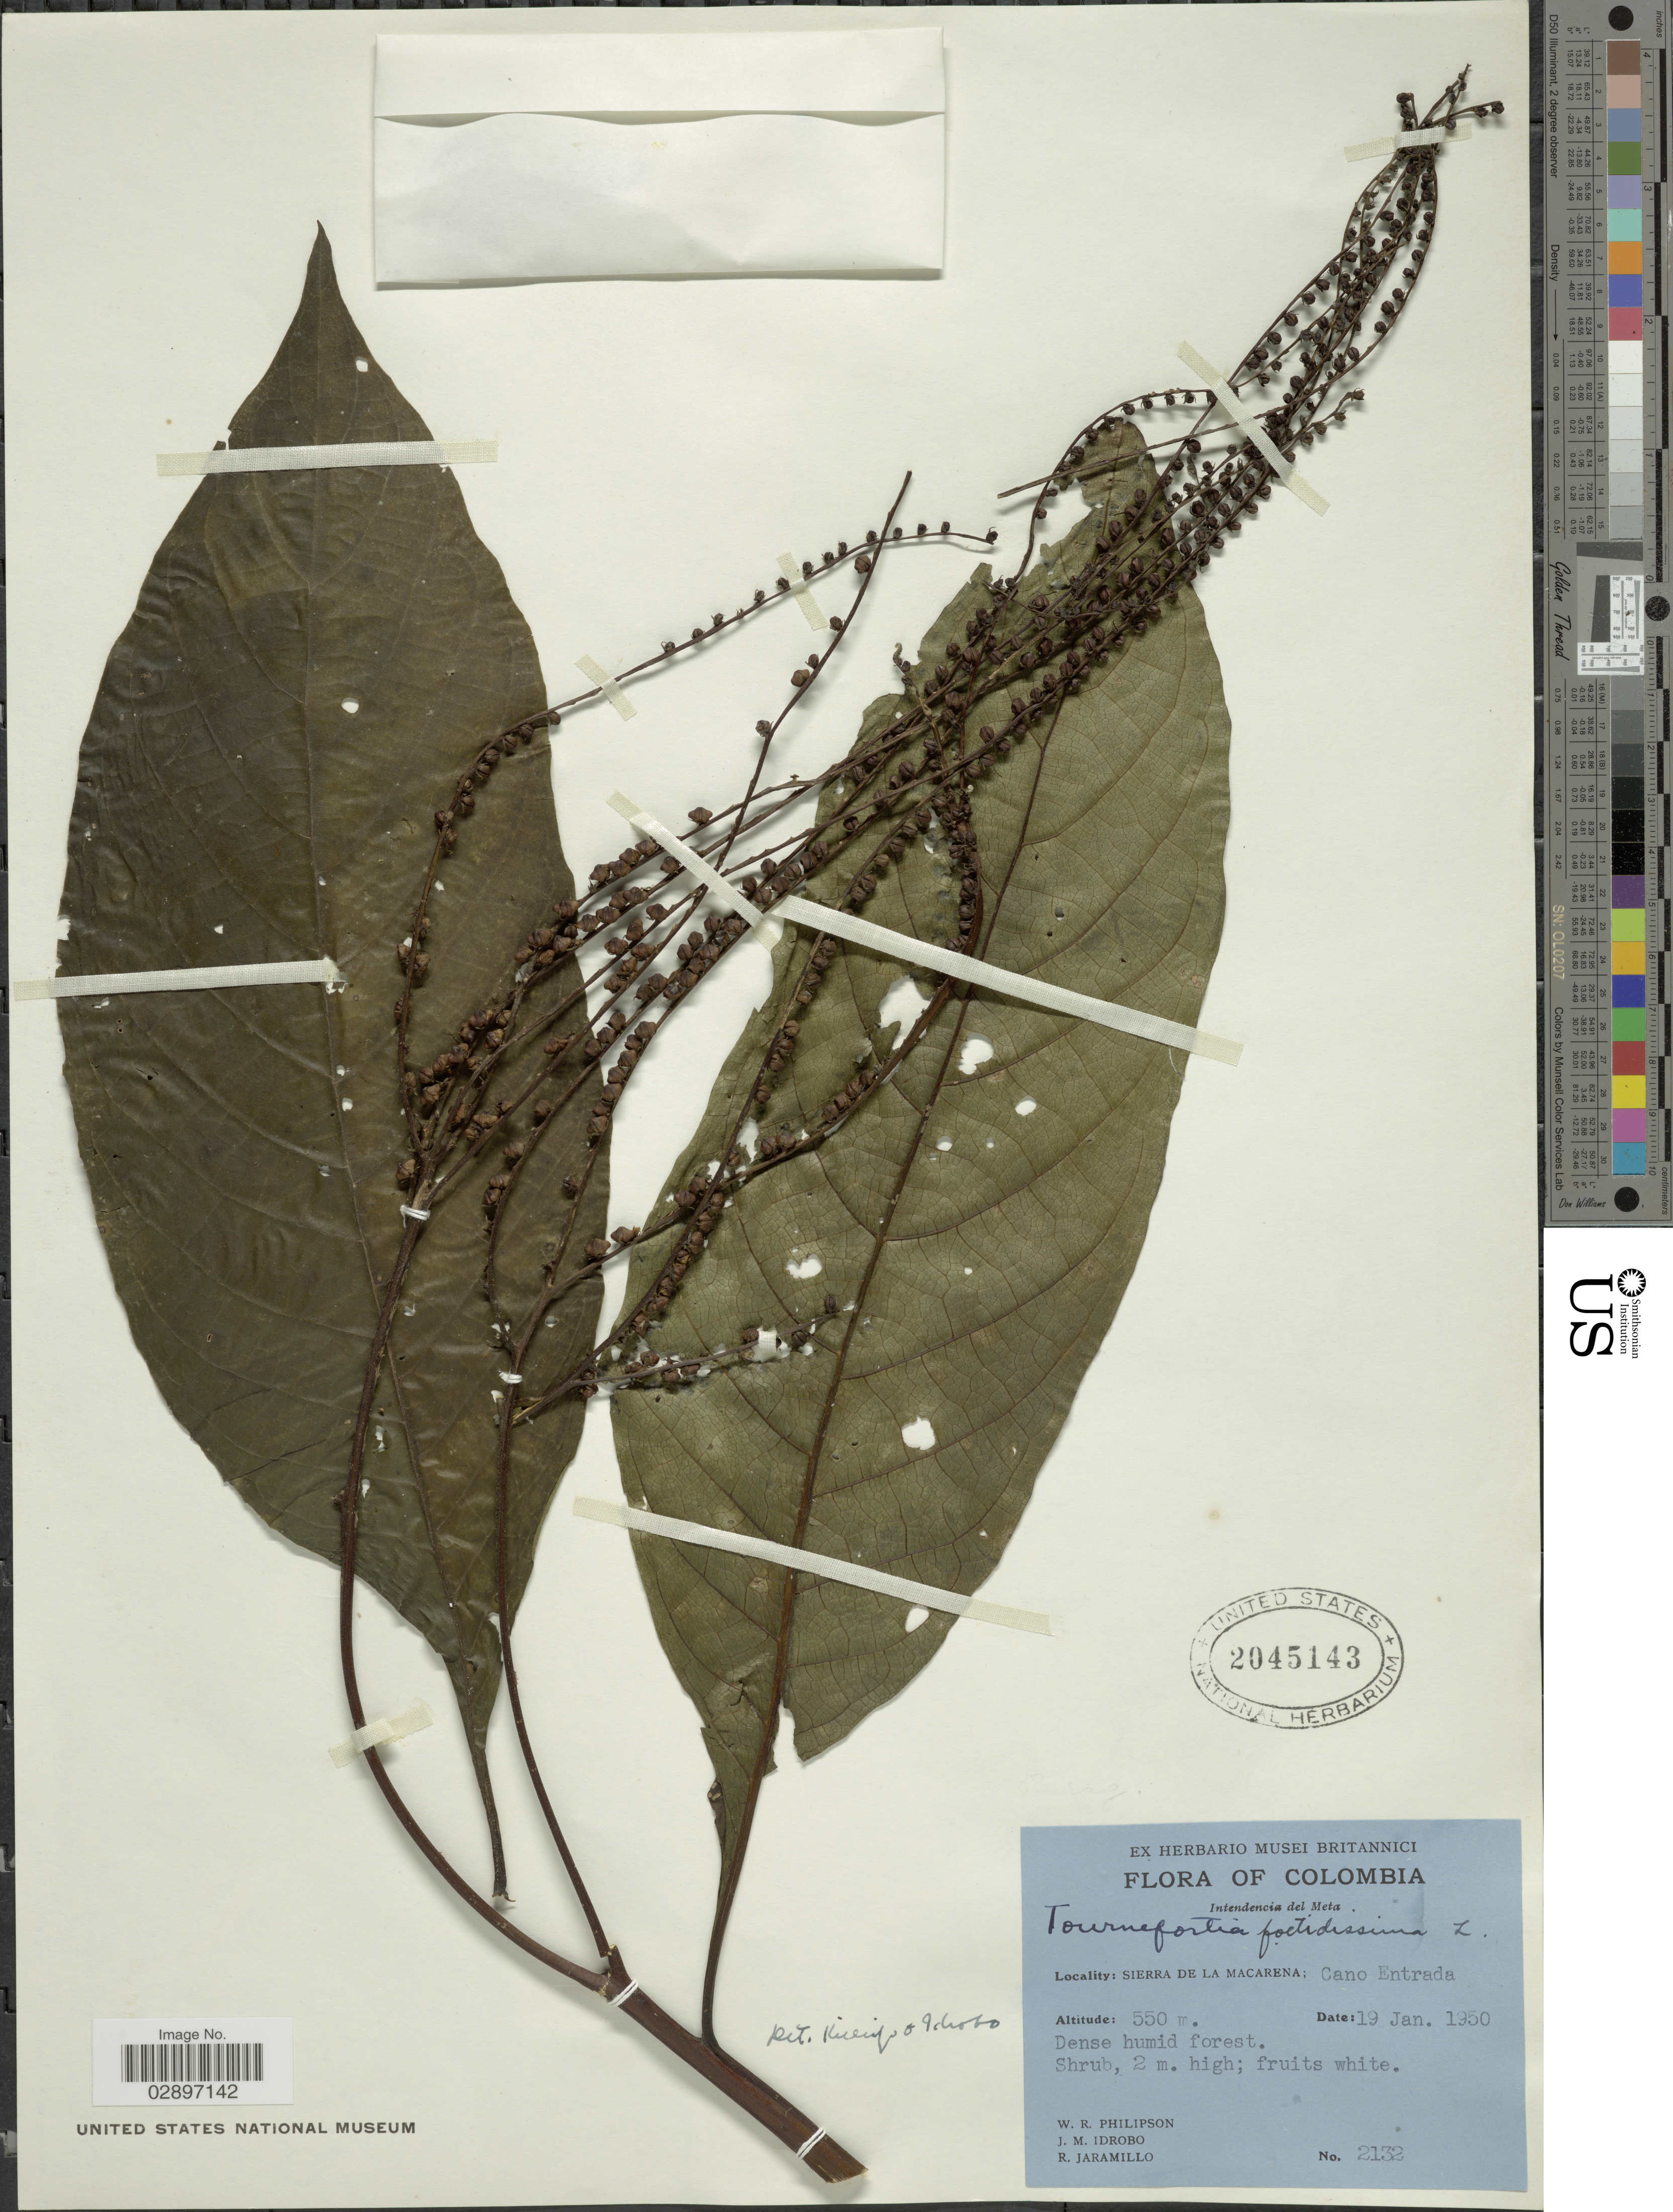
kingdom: Plantae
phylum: Tracheophyta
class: Magnoliopsida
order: Boraginales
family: Heliotropiaceae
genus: Tournefortia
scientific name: Tournefortia foetidissima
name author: L.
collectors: W. R. Philipson, J. M. Idrobo & R. Jaramillo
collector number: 2132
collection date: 1950-01-19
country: Colombia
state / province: Meta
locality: Sierra De La Macarena; Cano Entrada.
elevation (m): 550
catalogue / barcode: US 2045143